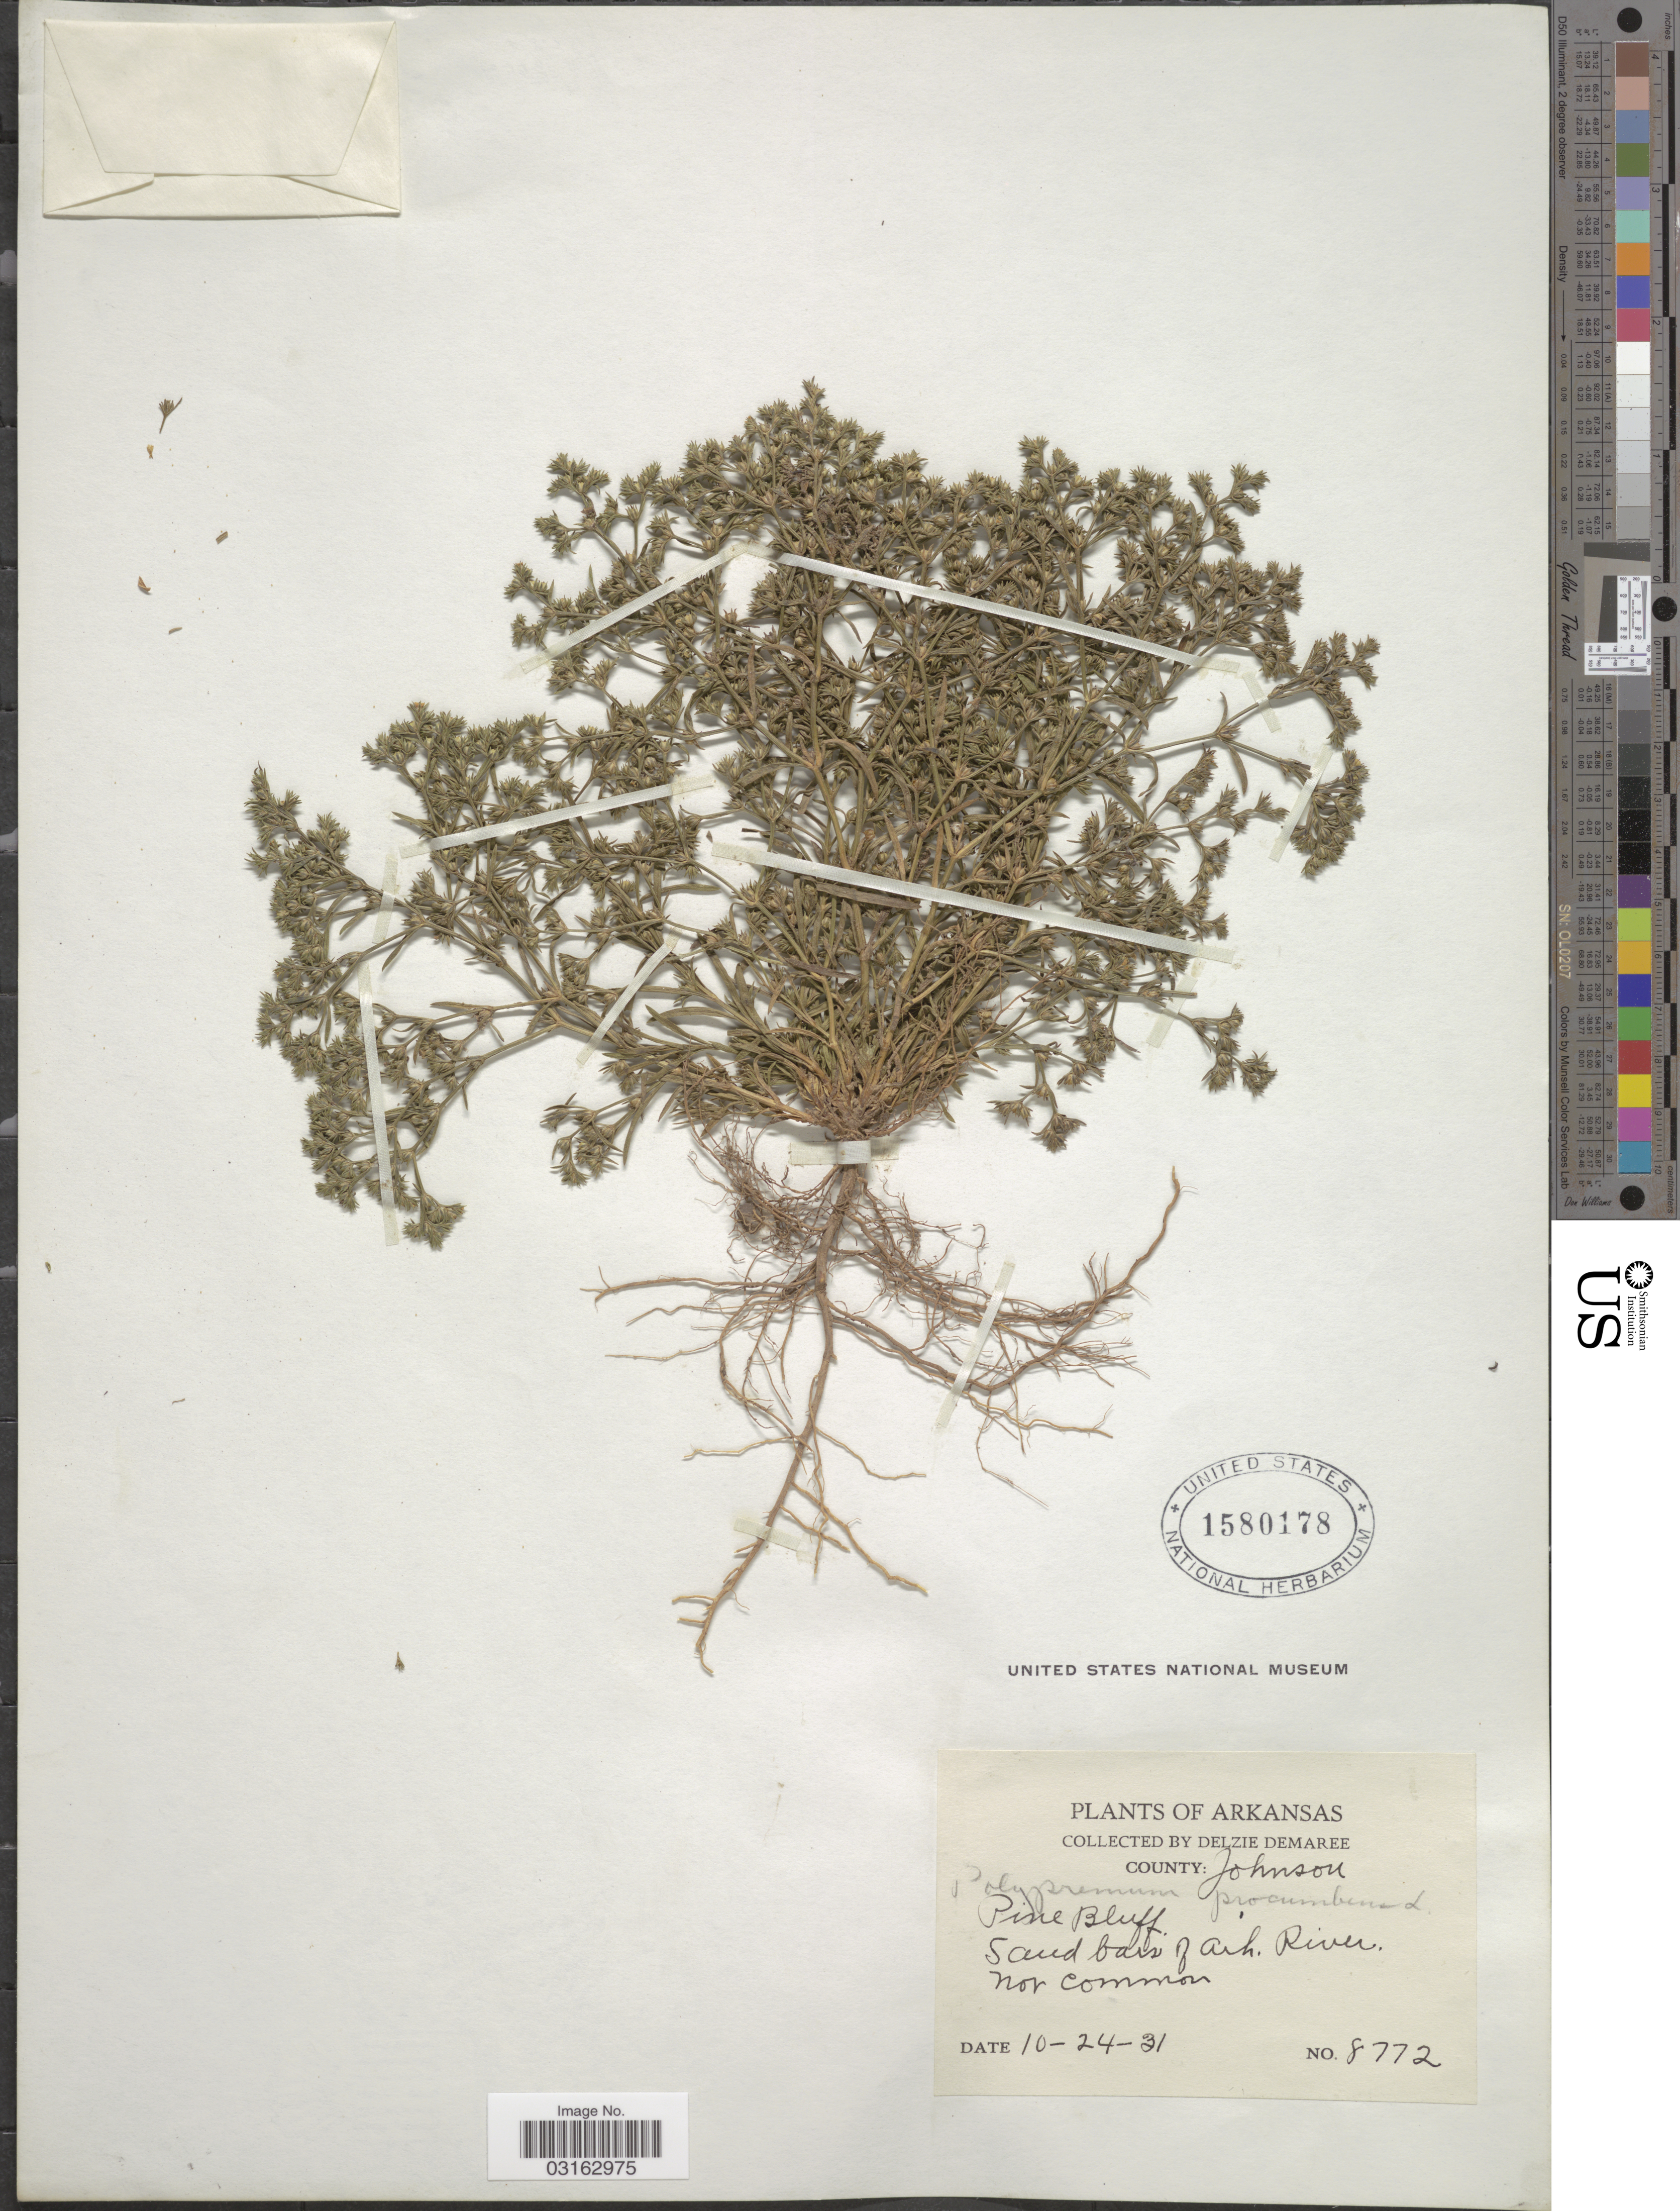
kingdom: Plantae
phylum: Tracheophyta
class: Magnoliopsida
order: Lamiales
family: Tetrachondraceae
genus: Polypremum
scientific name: Polypremum procumbens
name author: L.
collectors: D. Demaree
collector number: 8772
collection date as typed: Transcribed d/m/y: 24/10/31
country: United States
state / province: Arkansas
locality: Sand bars of Ark. River.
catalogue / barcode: US 1580178